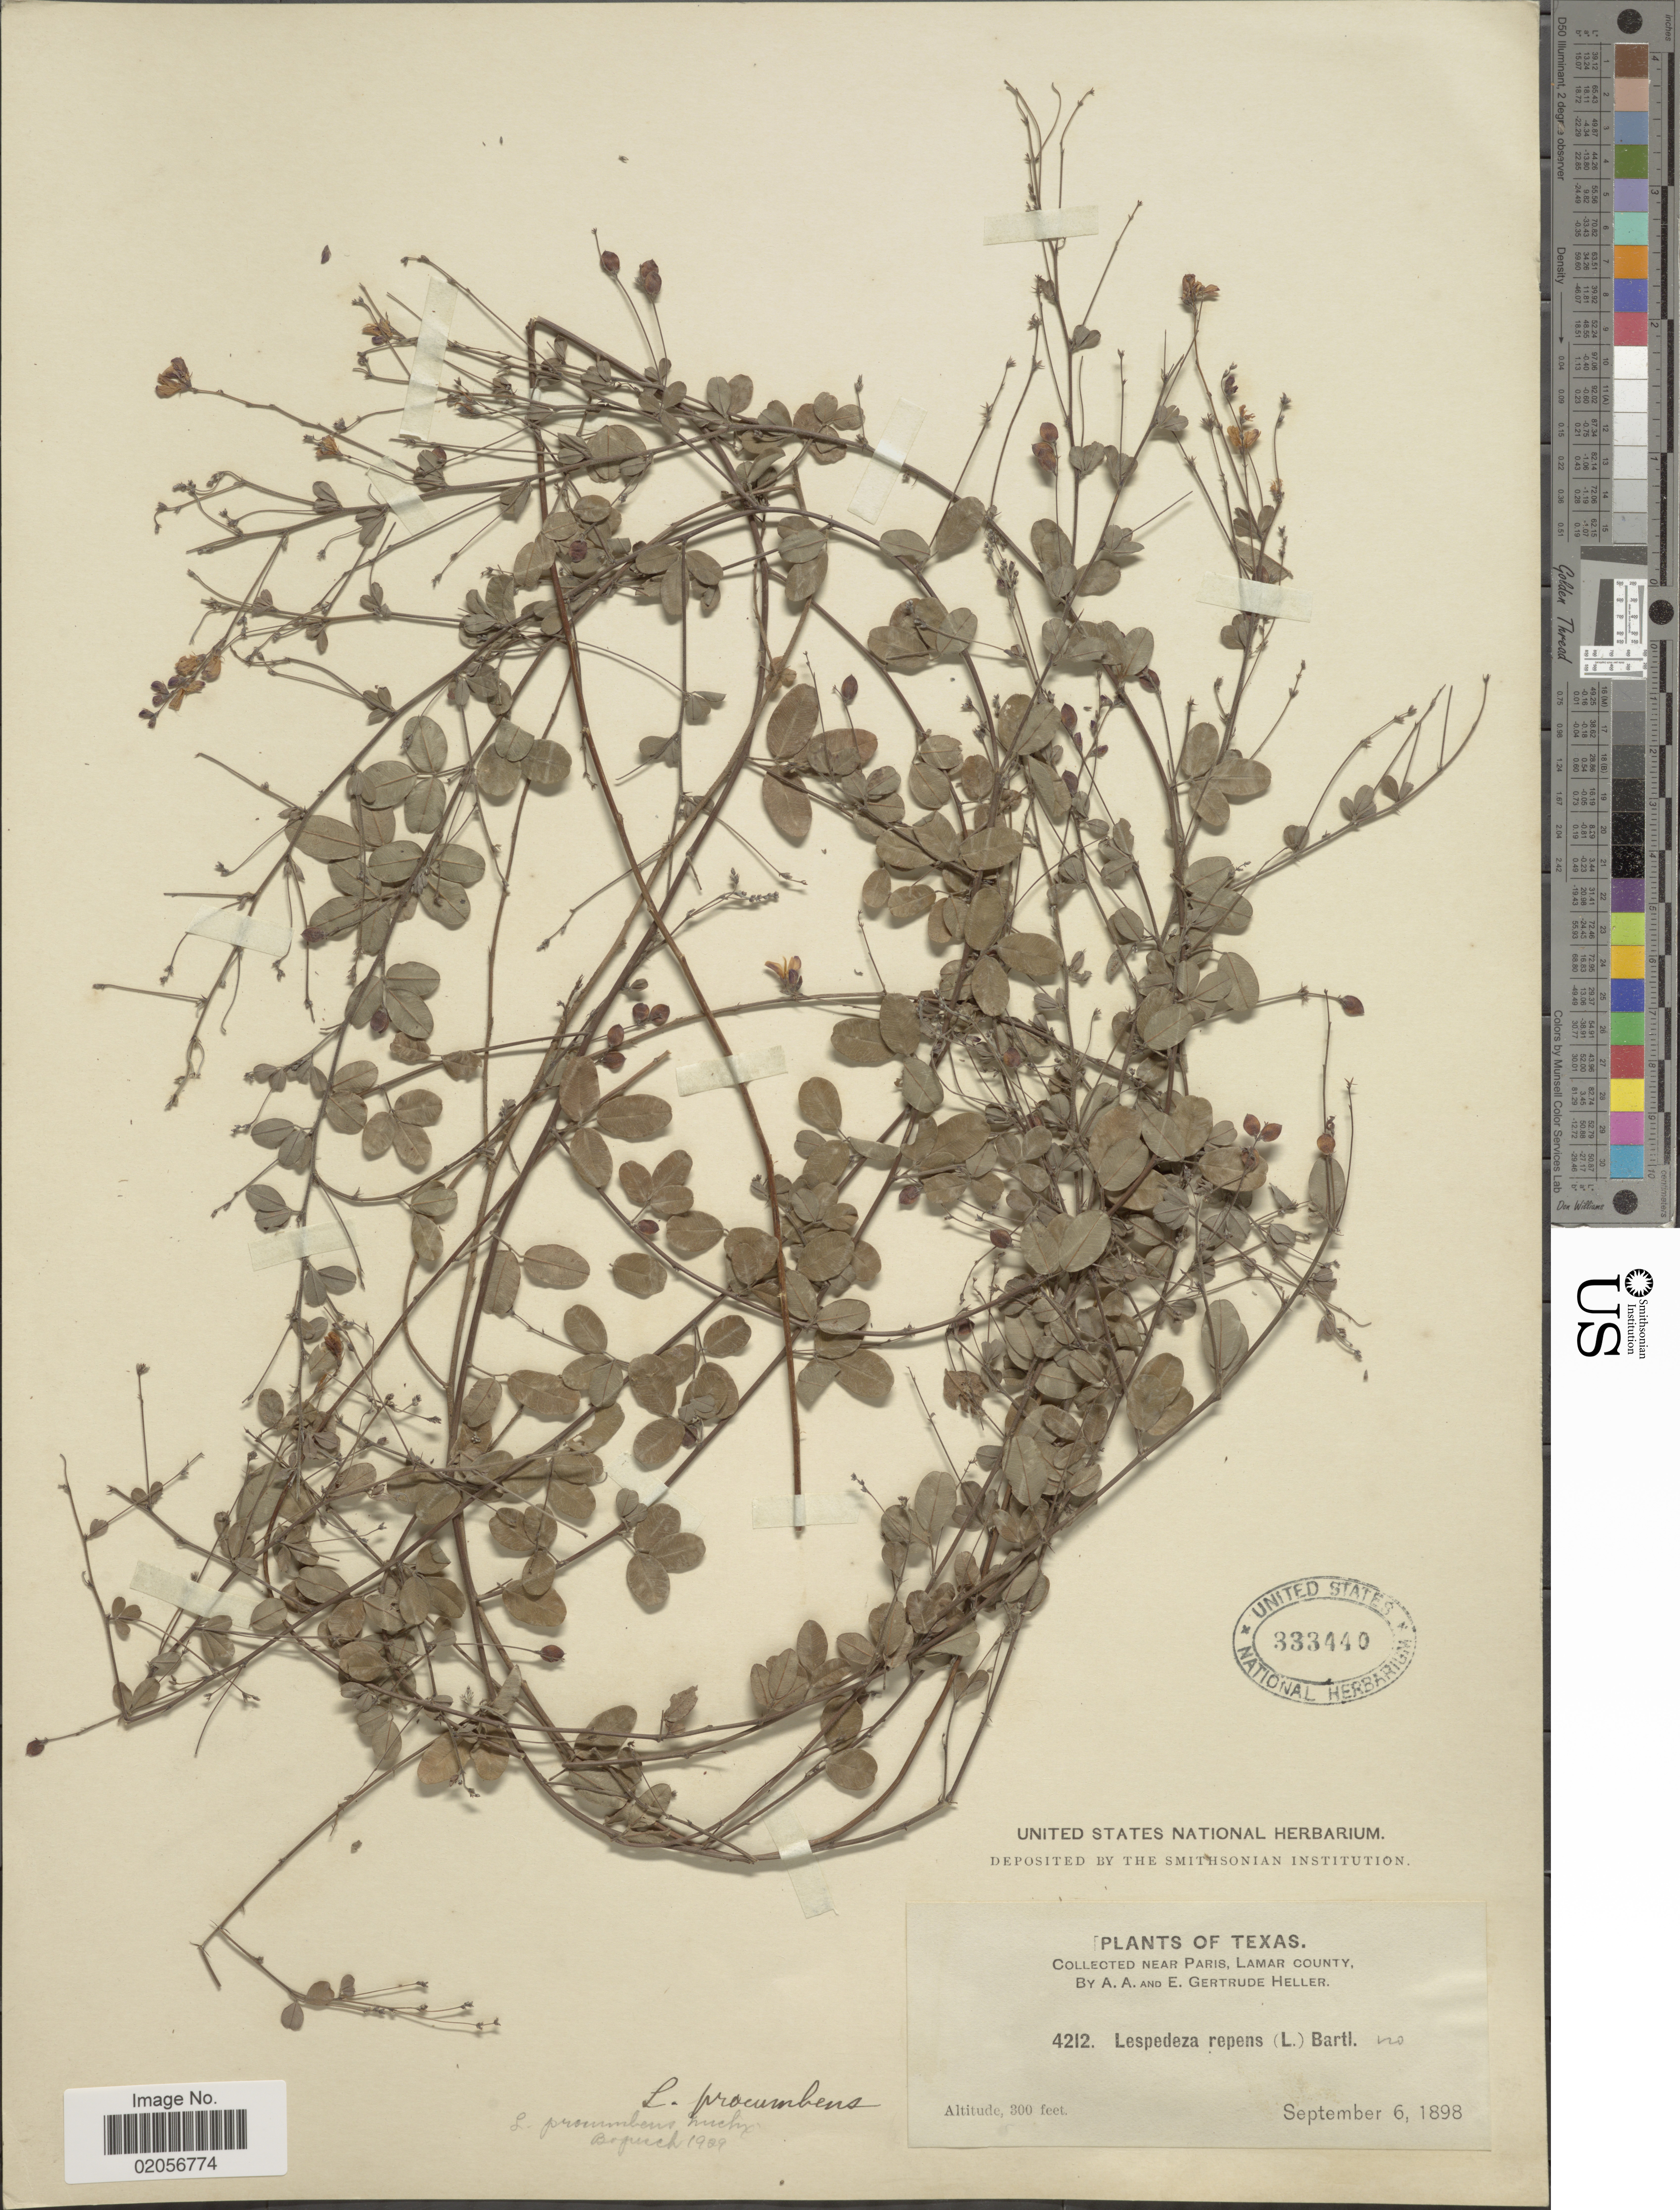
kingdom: Plantae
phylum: Tracheophyta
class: Magnoliopsida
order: Fabales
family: Fabaceae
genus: Lespedeza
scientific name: Lespedeza procumbens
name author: Michx.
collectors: A. A. Heller & E. G. Heller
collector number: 4212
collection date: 1898-09-06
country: United States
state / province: Texas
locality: Near Paris, Lamar County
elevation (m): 91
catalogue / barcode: US 333440